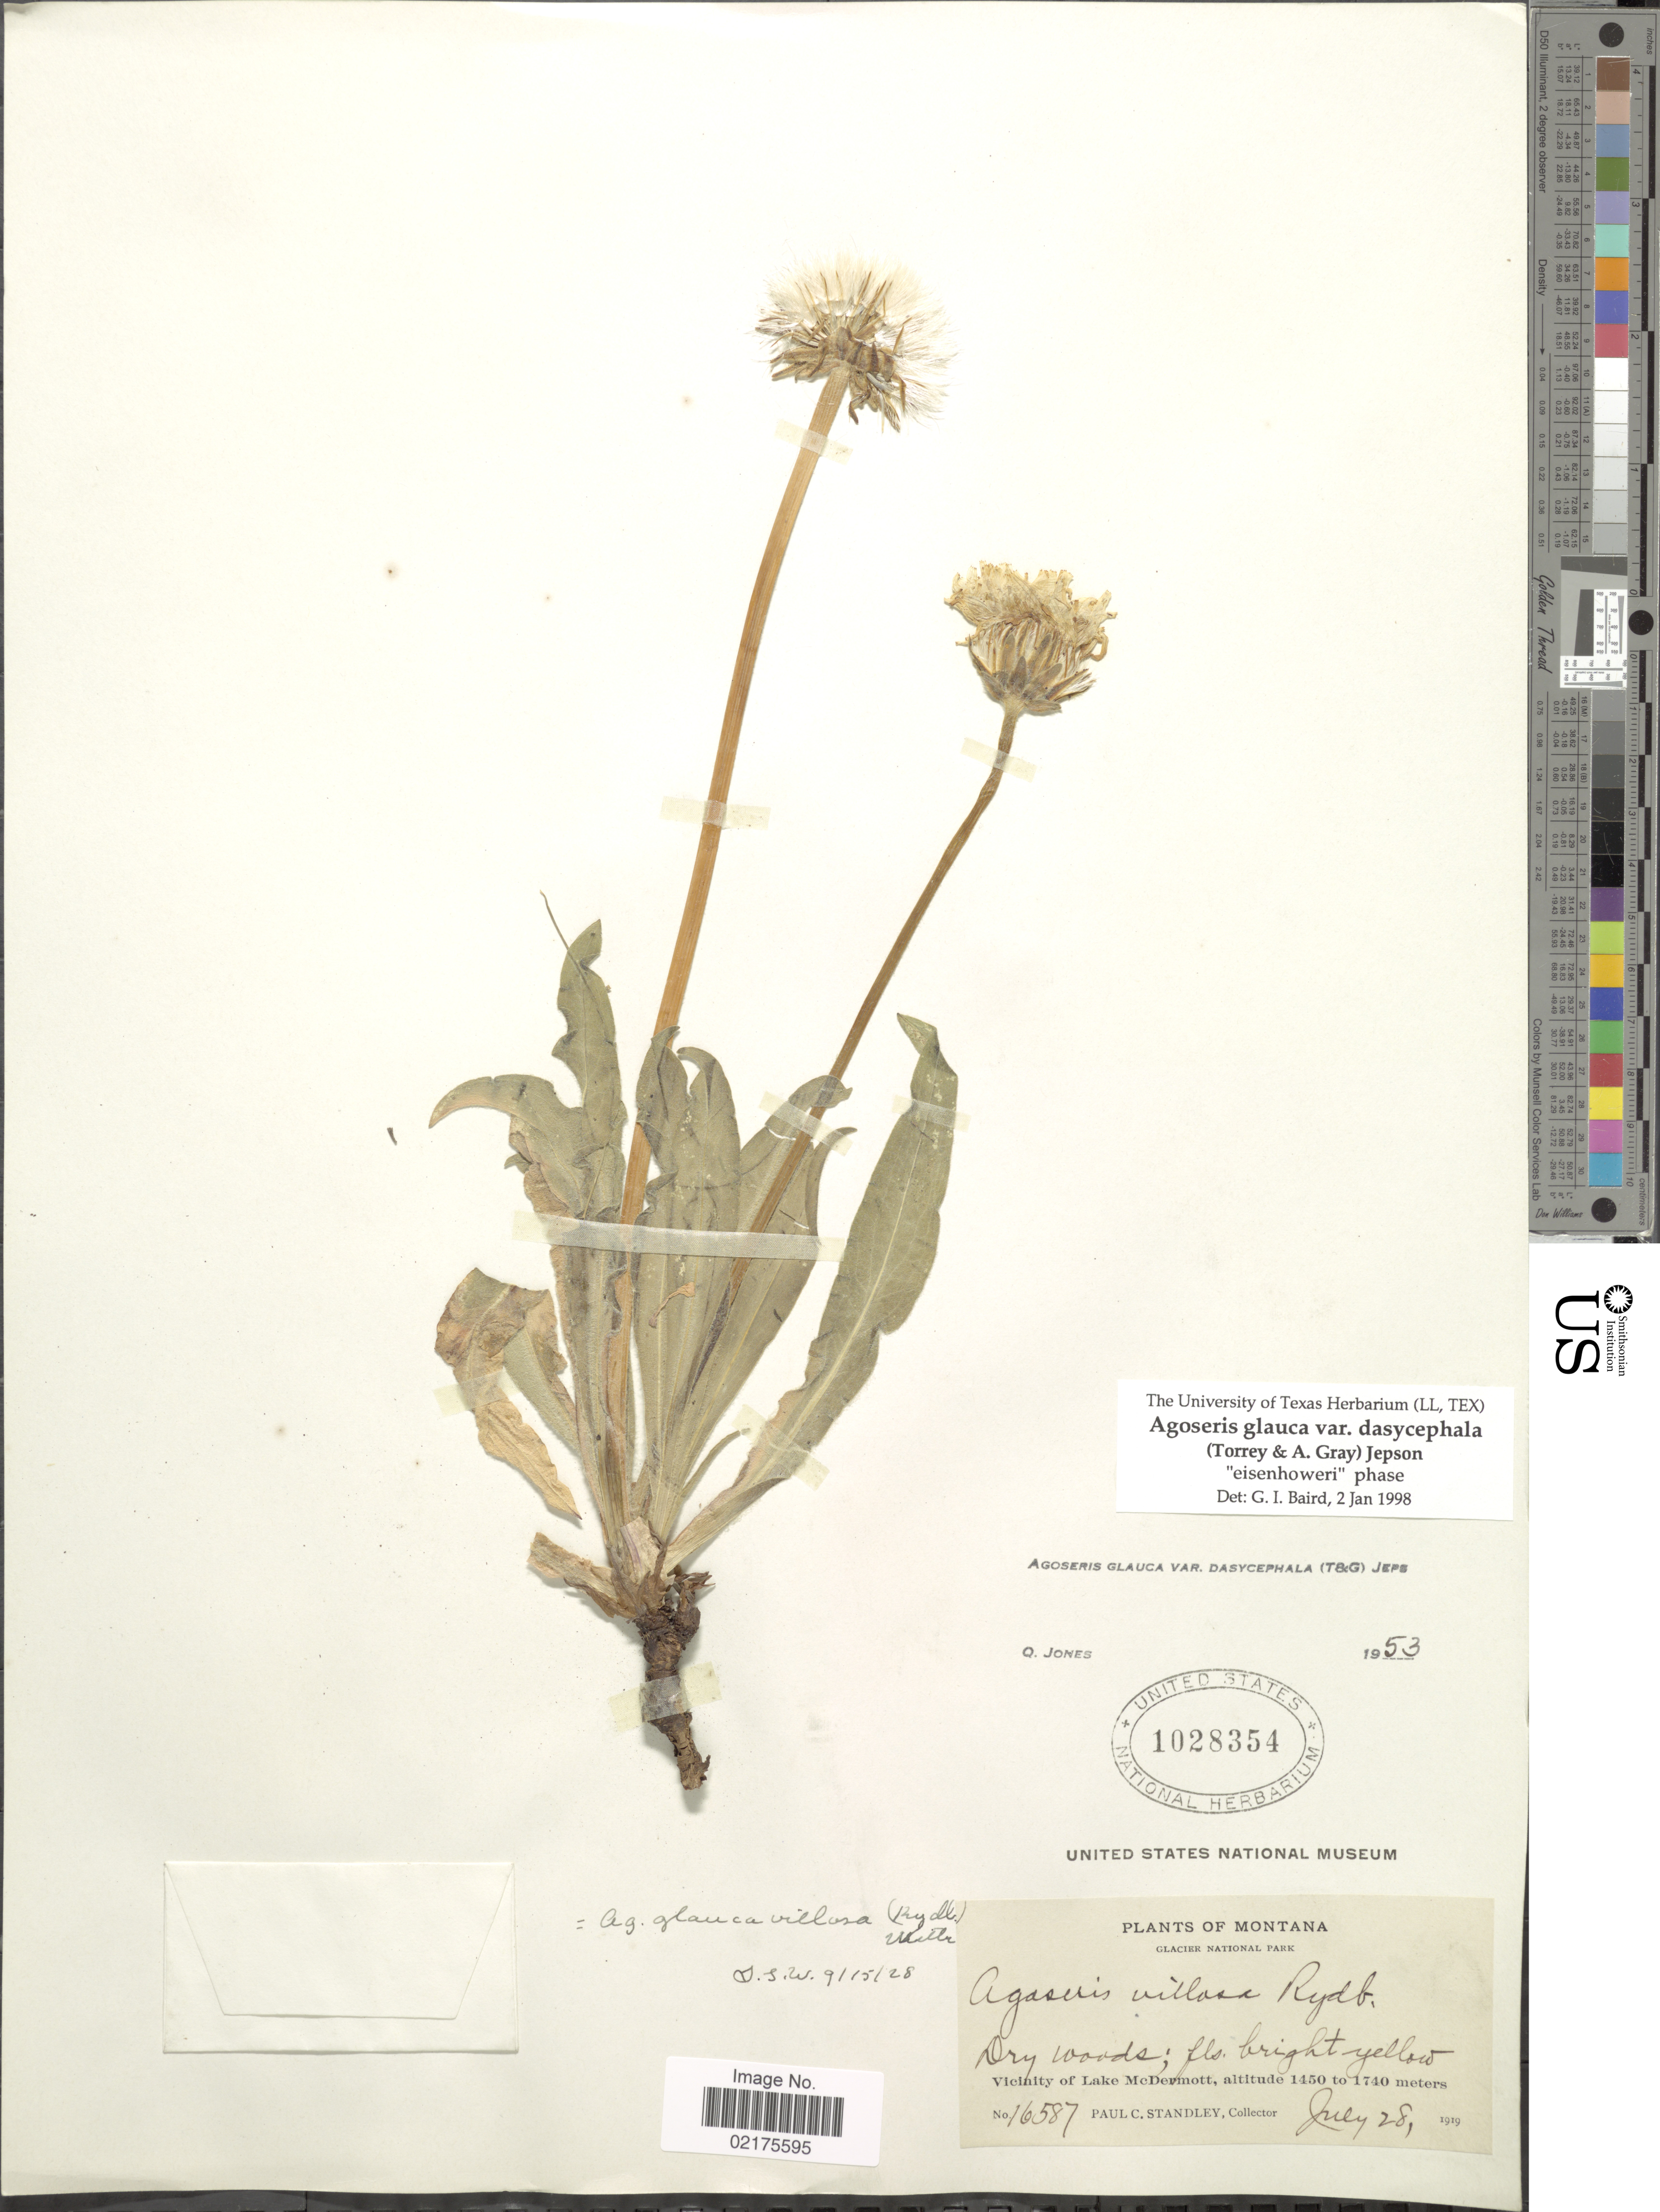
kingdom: Plantae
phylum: Tracheophyta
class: Magnoliopsida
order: Asterales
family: Asteraceae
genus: Agoseris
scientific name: Agoseris glauca var. dasycephala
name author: (Torr. & A. Gray) Jeps.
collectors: P. C. Standley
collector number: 16587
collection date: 1919-07-28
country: United States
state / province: Montana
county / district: Glacier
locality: Glacier National Park: Vicinity of Lake McDermott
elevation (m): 1450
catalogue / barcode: US 1028354